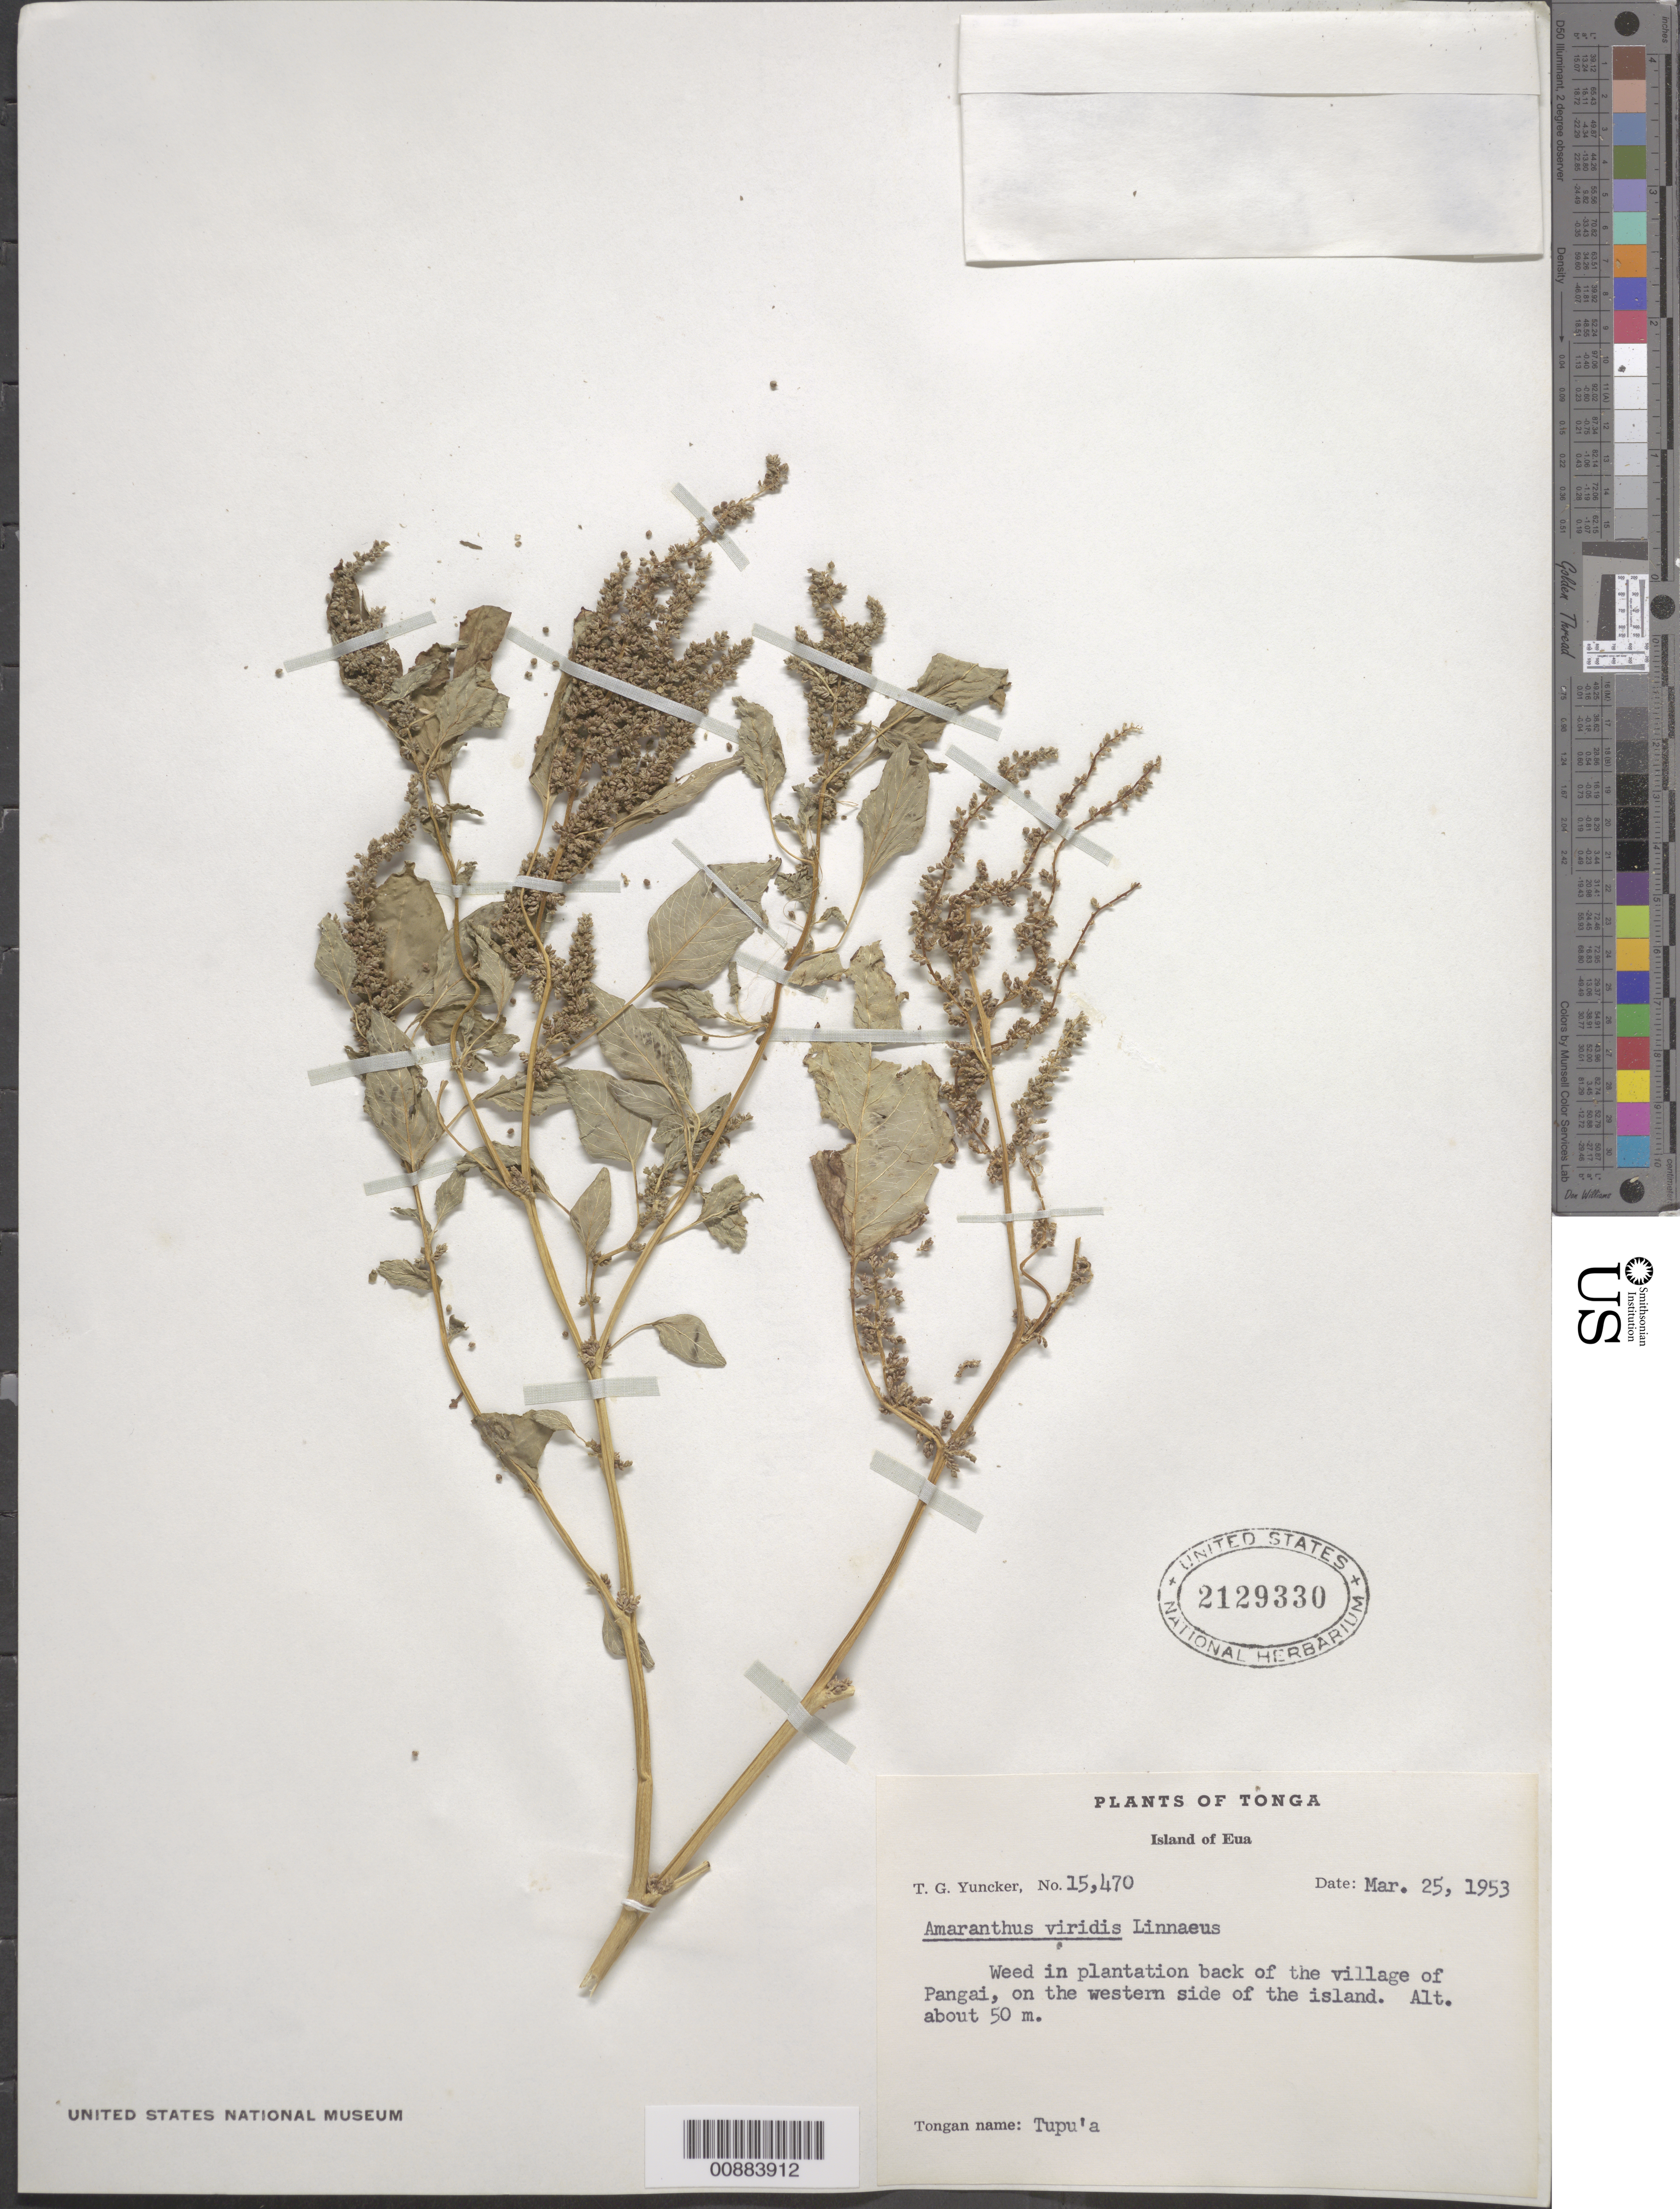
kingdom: Plantae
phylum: Tracheophyta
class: Magnoliopsida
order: Caryophyllales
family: Amaranthaceae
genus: Amaranthus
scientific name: Amaranthus viridis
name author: L.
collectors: T. G. Yuncker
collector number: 15470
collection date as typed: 25 Mar 1953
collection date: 1953-03-25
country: Tonga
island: Eua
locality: On the western side of the island.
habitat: In plantation in the back of the village of Pangai.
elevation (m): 50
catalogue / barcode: US 2129330